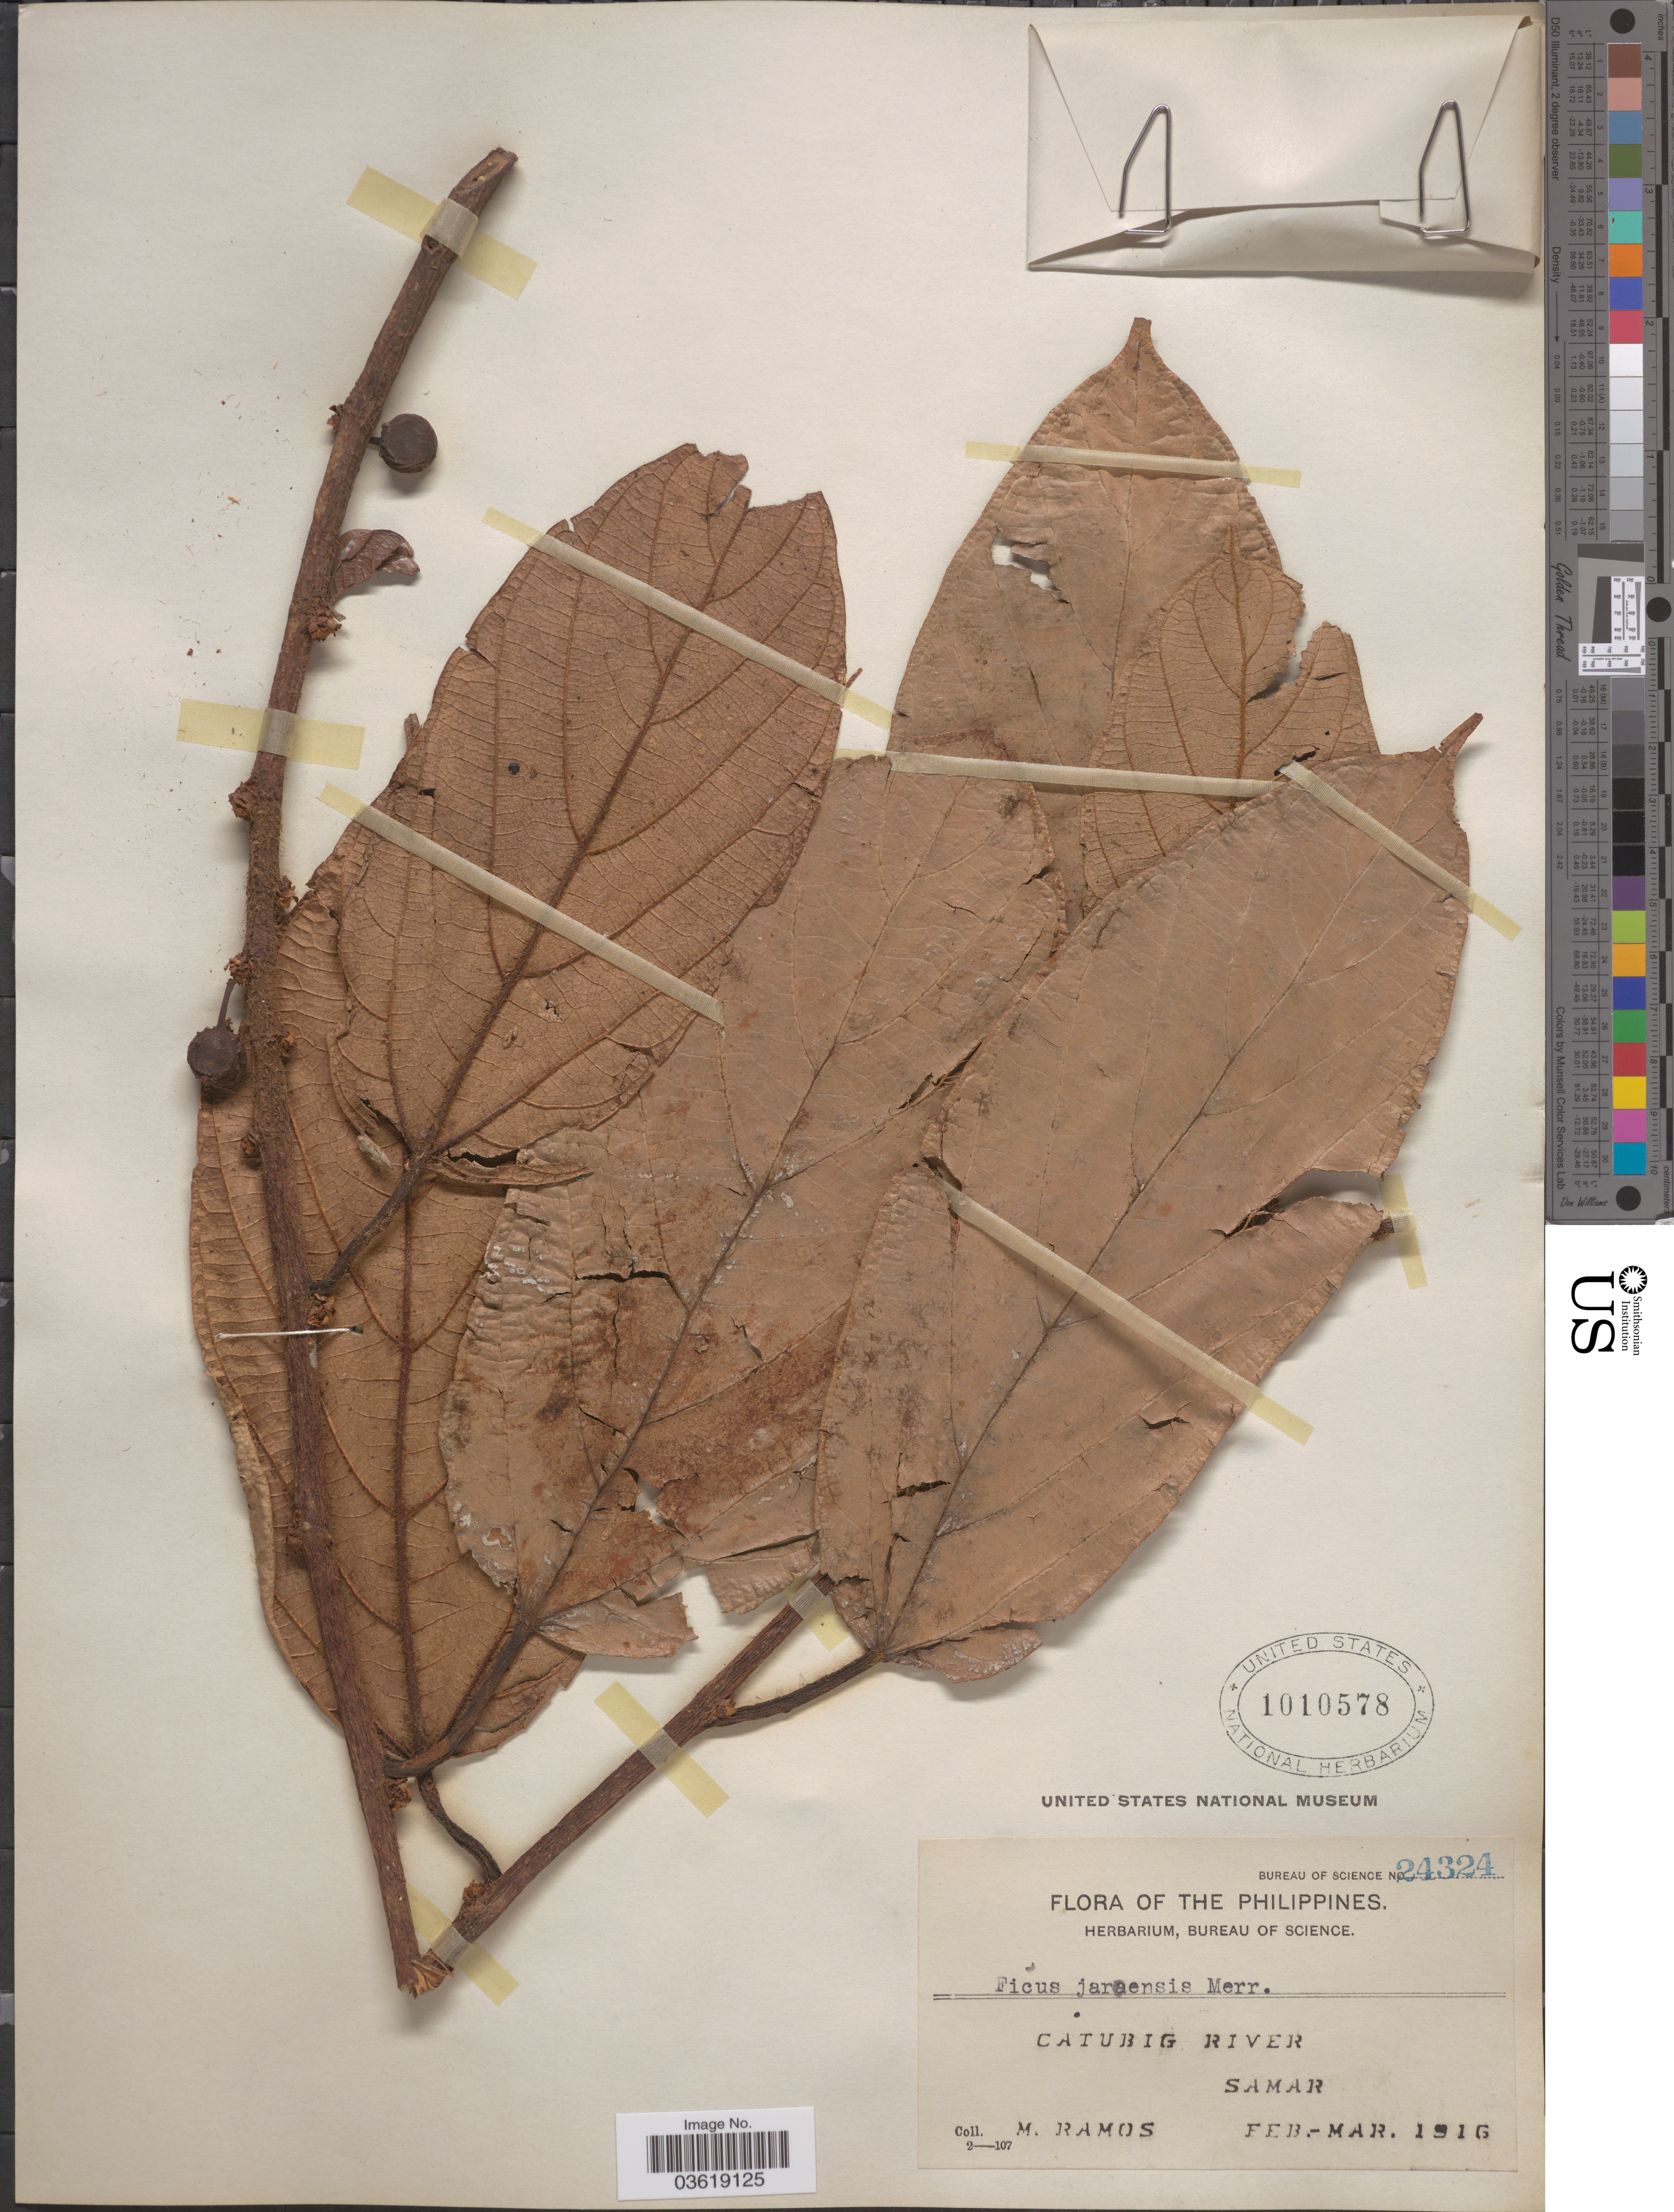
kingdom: Plantae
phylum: Tracheophyta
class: Magnoliopsida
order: Rosales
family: Moraceae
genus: Ficus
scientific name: Ficus jaroensis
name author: Merr.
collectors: M. Ramos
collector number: Bureau of Science 24324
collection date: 1916-02/1916-03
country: Philippines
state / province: Eastern Visayas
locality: Catubig River, Samar.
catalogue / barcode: US 1010578